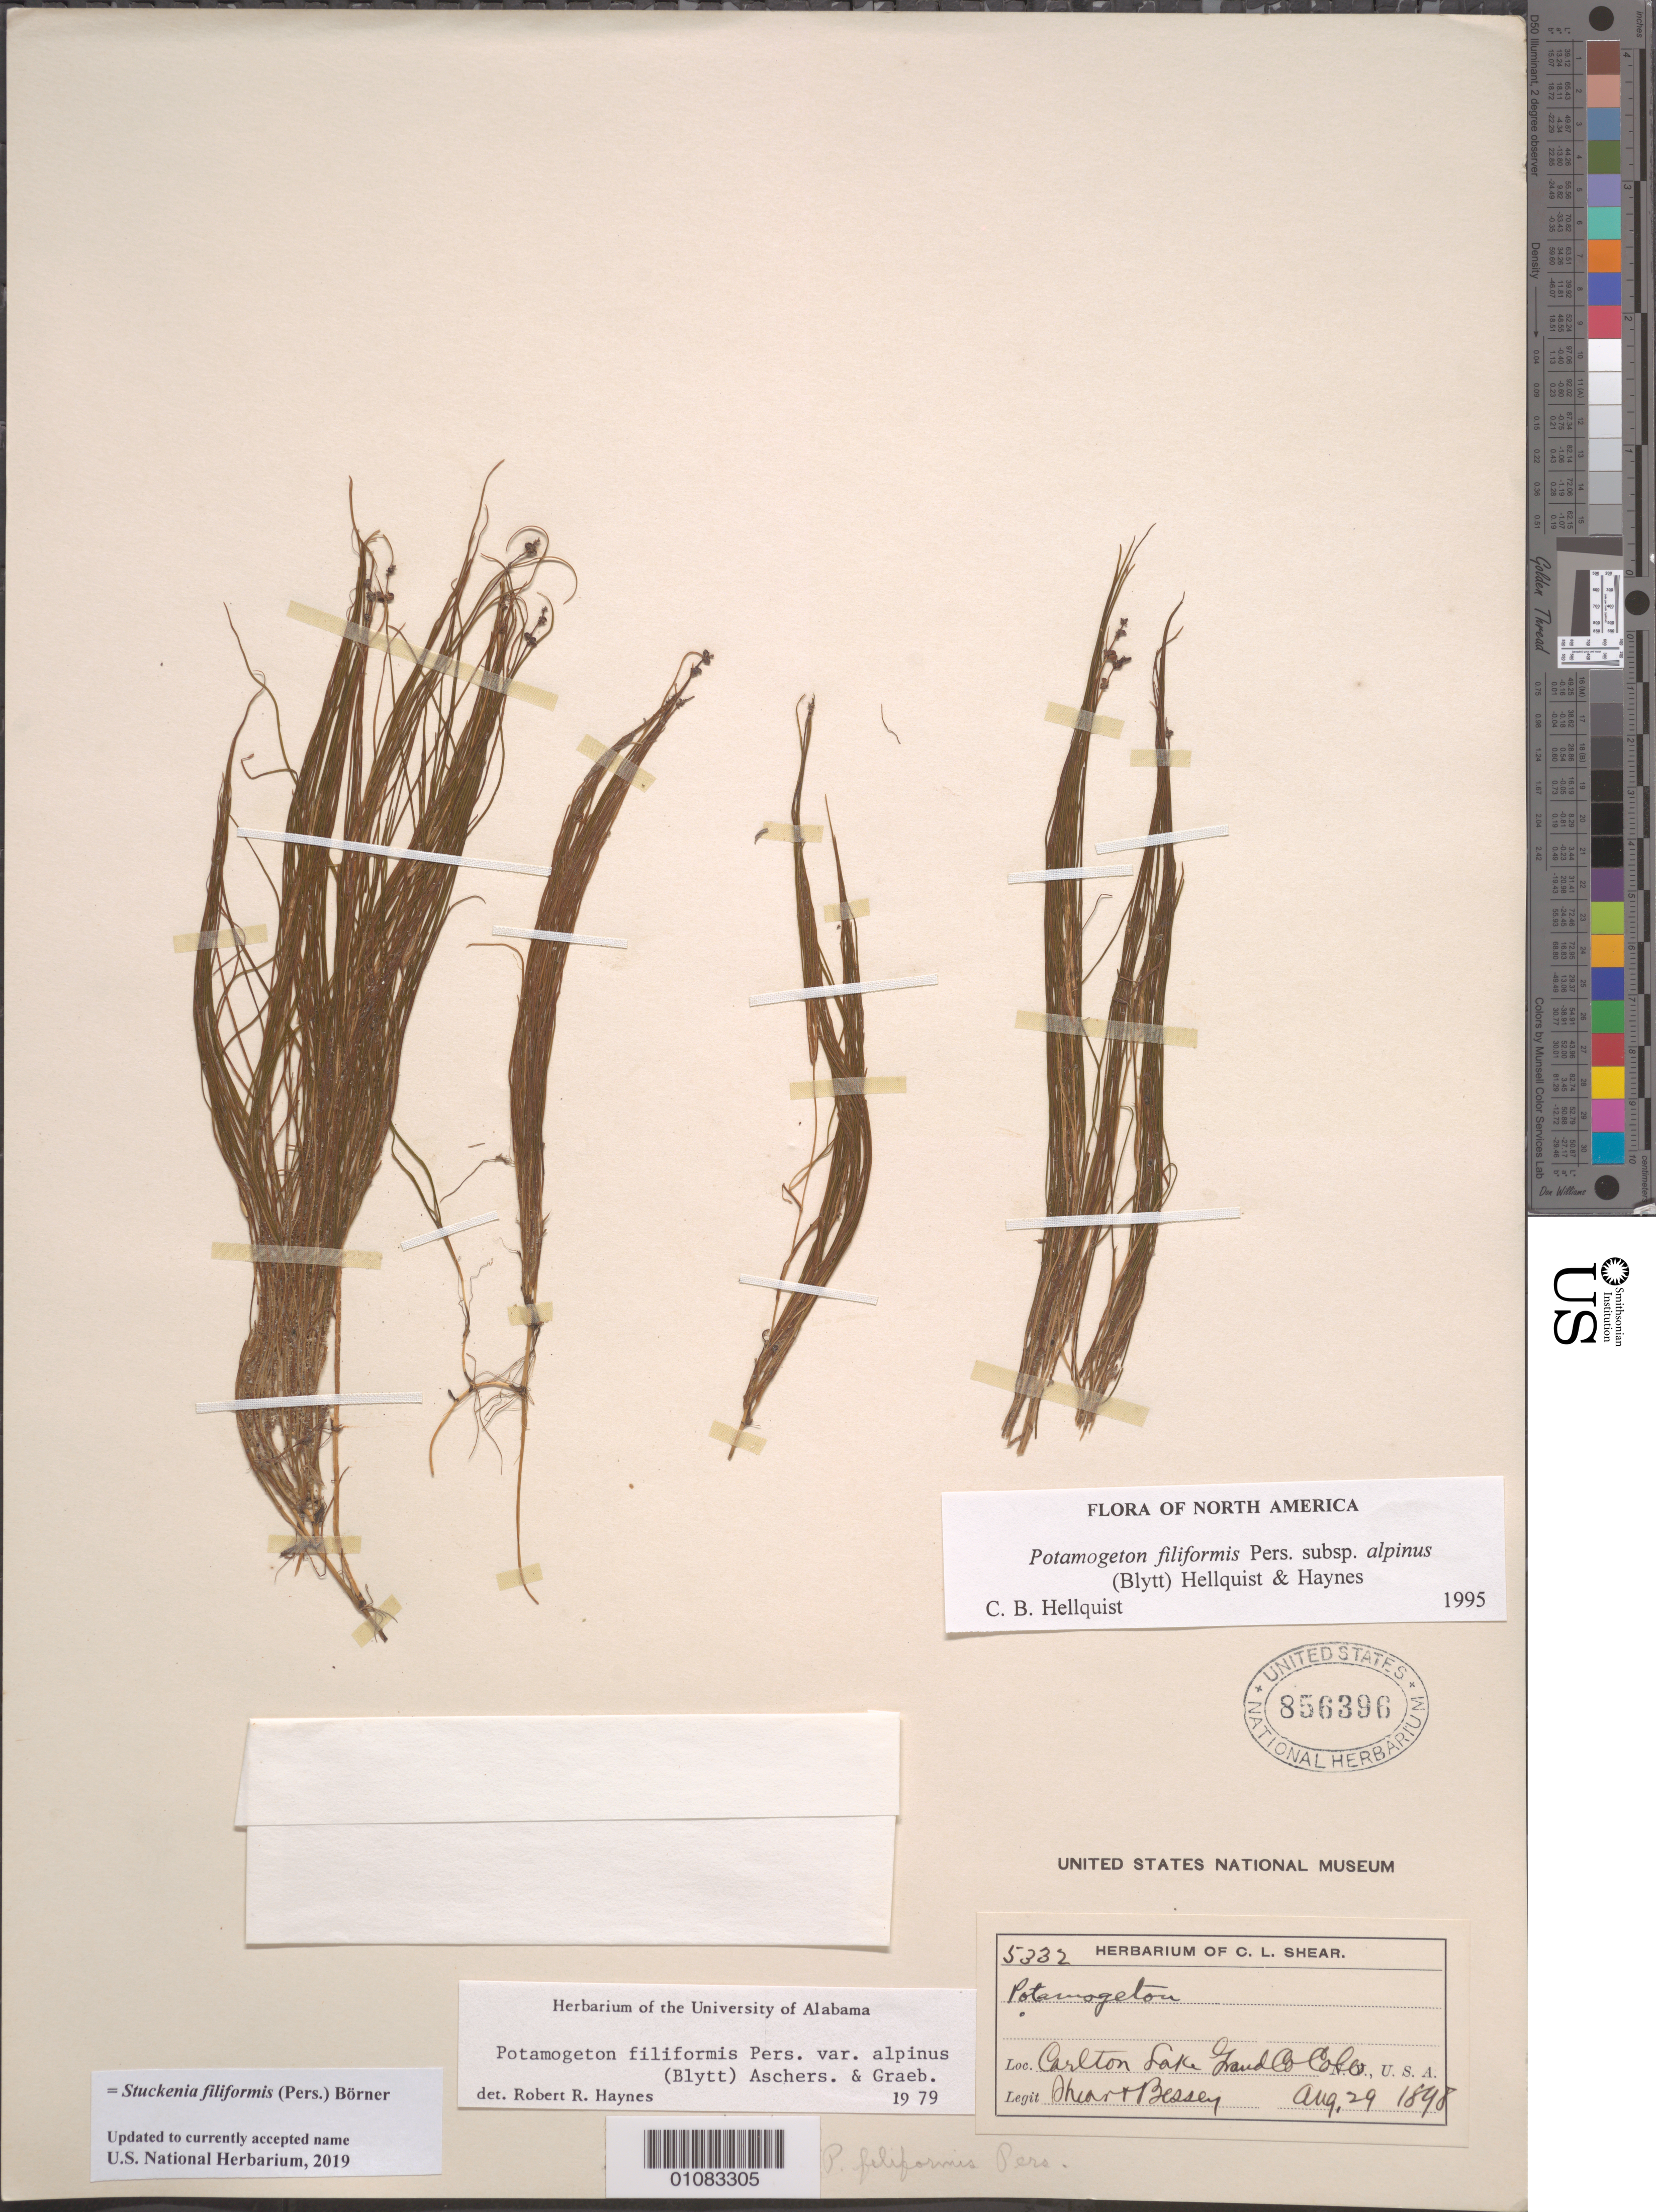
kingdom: Plantae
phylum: Tracheophyta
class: Liliopsida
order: Alismatales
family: Potamogetonaceae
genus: Stuckenia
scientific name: Stuckenia filiformis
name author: (Pers.) Börner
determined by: Strong, Mark T., (BOT), Smithsonian Institution - National Museum of Natural History (UNITED STATES)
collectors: C. L. Shear & C. E. Bessey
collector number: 5332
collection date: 1898-08-29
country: United States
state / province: Colorado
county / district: Fraud County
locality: Carlton Lake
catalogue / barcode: US 856396